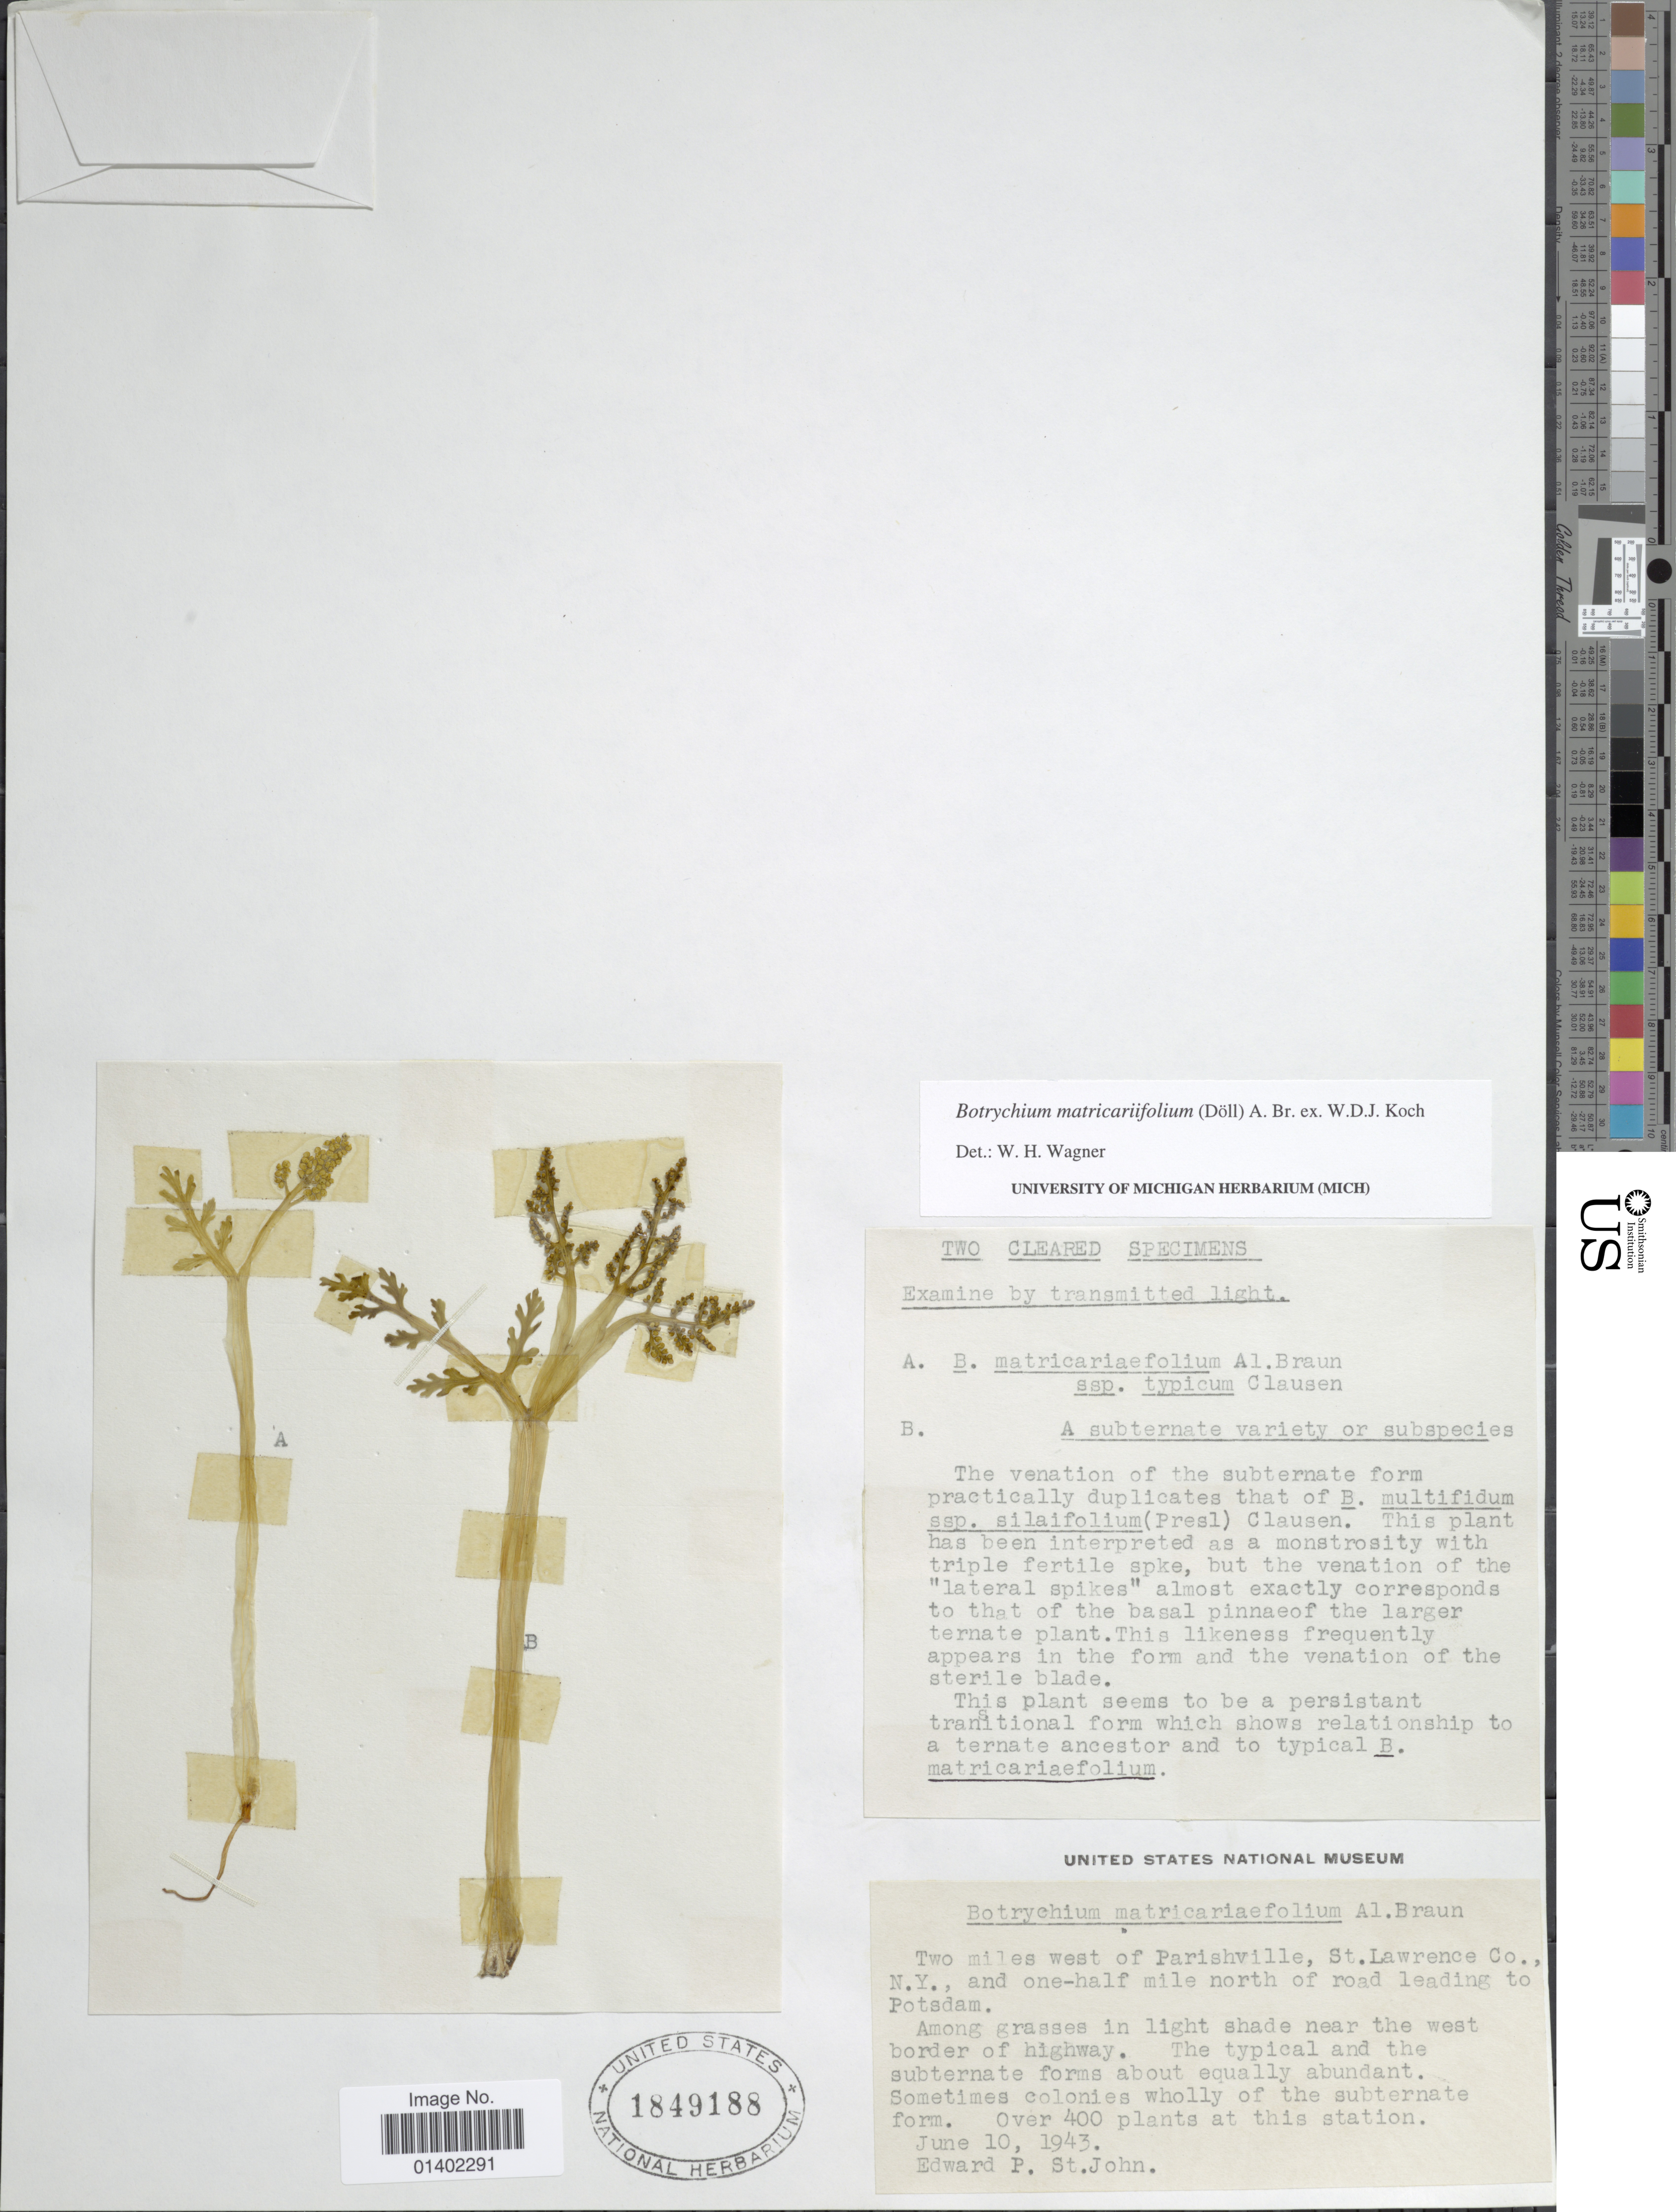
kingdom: Plantae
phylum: Tracheophyta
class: Polypodiopsida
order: Ophioglossales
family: Ophioglossaceae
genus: Botrychium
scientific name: Botrychium matricariifolium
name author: (A. Braun ex Dowell) A. Braun ex Koch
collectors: E. P. St. John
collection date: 1943-06-10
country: United States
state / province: New York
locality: Two miles west of Parishville,St Lawrence Co., , and one-ha;f mile north of road leading to Potsdam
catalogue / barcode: US 1849188